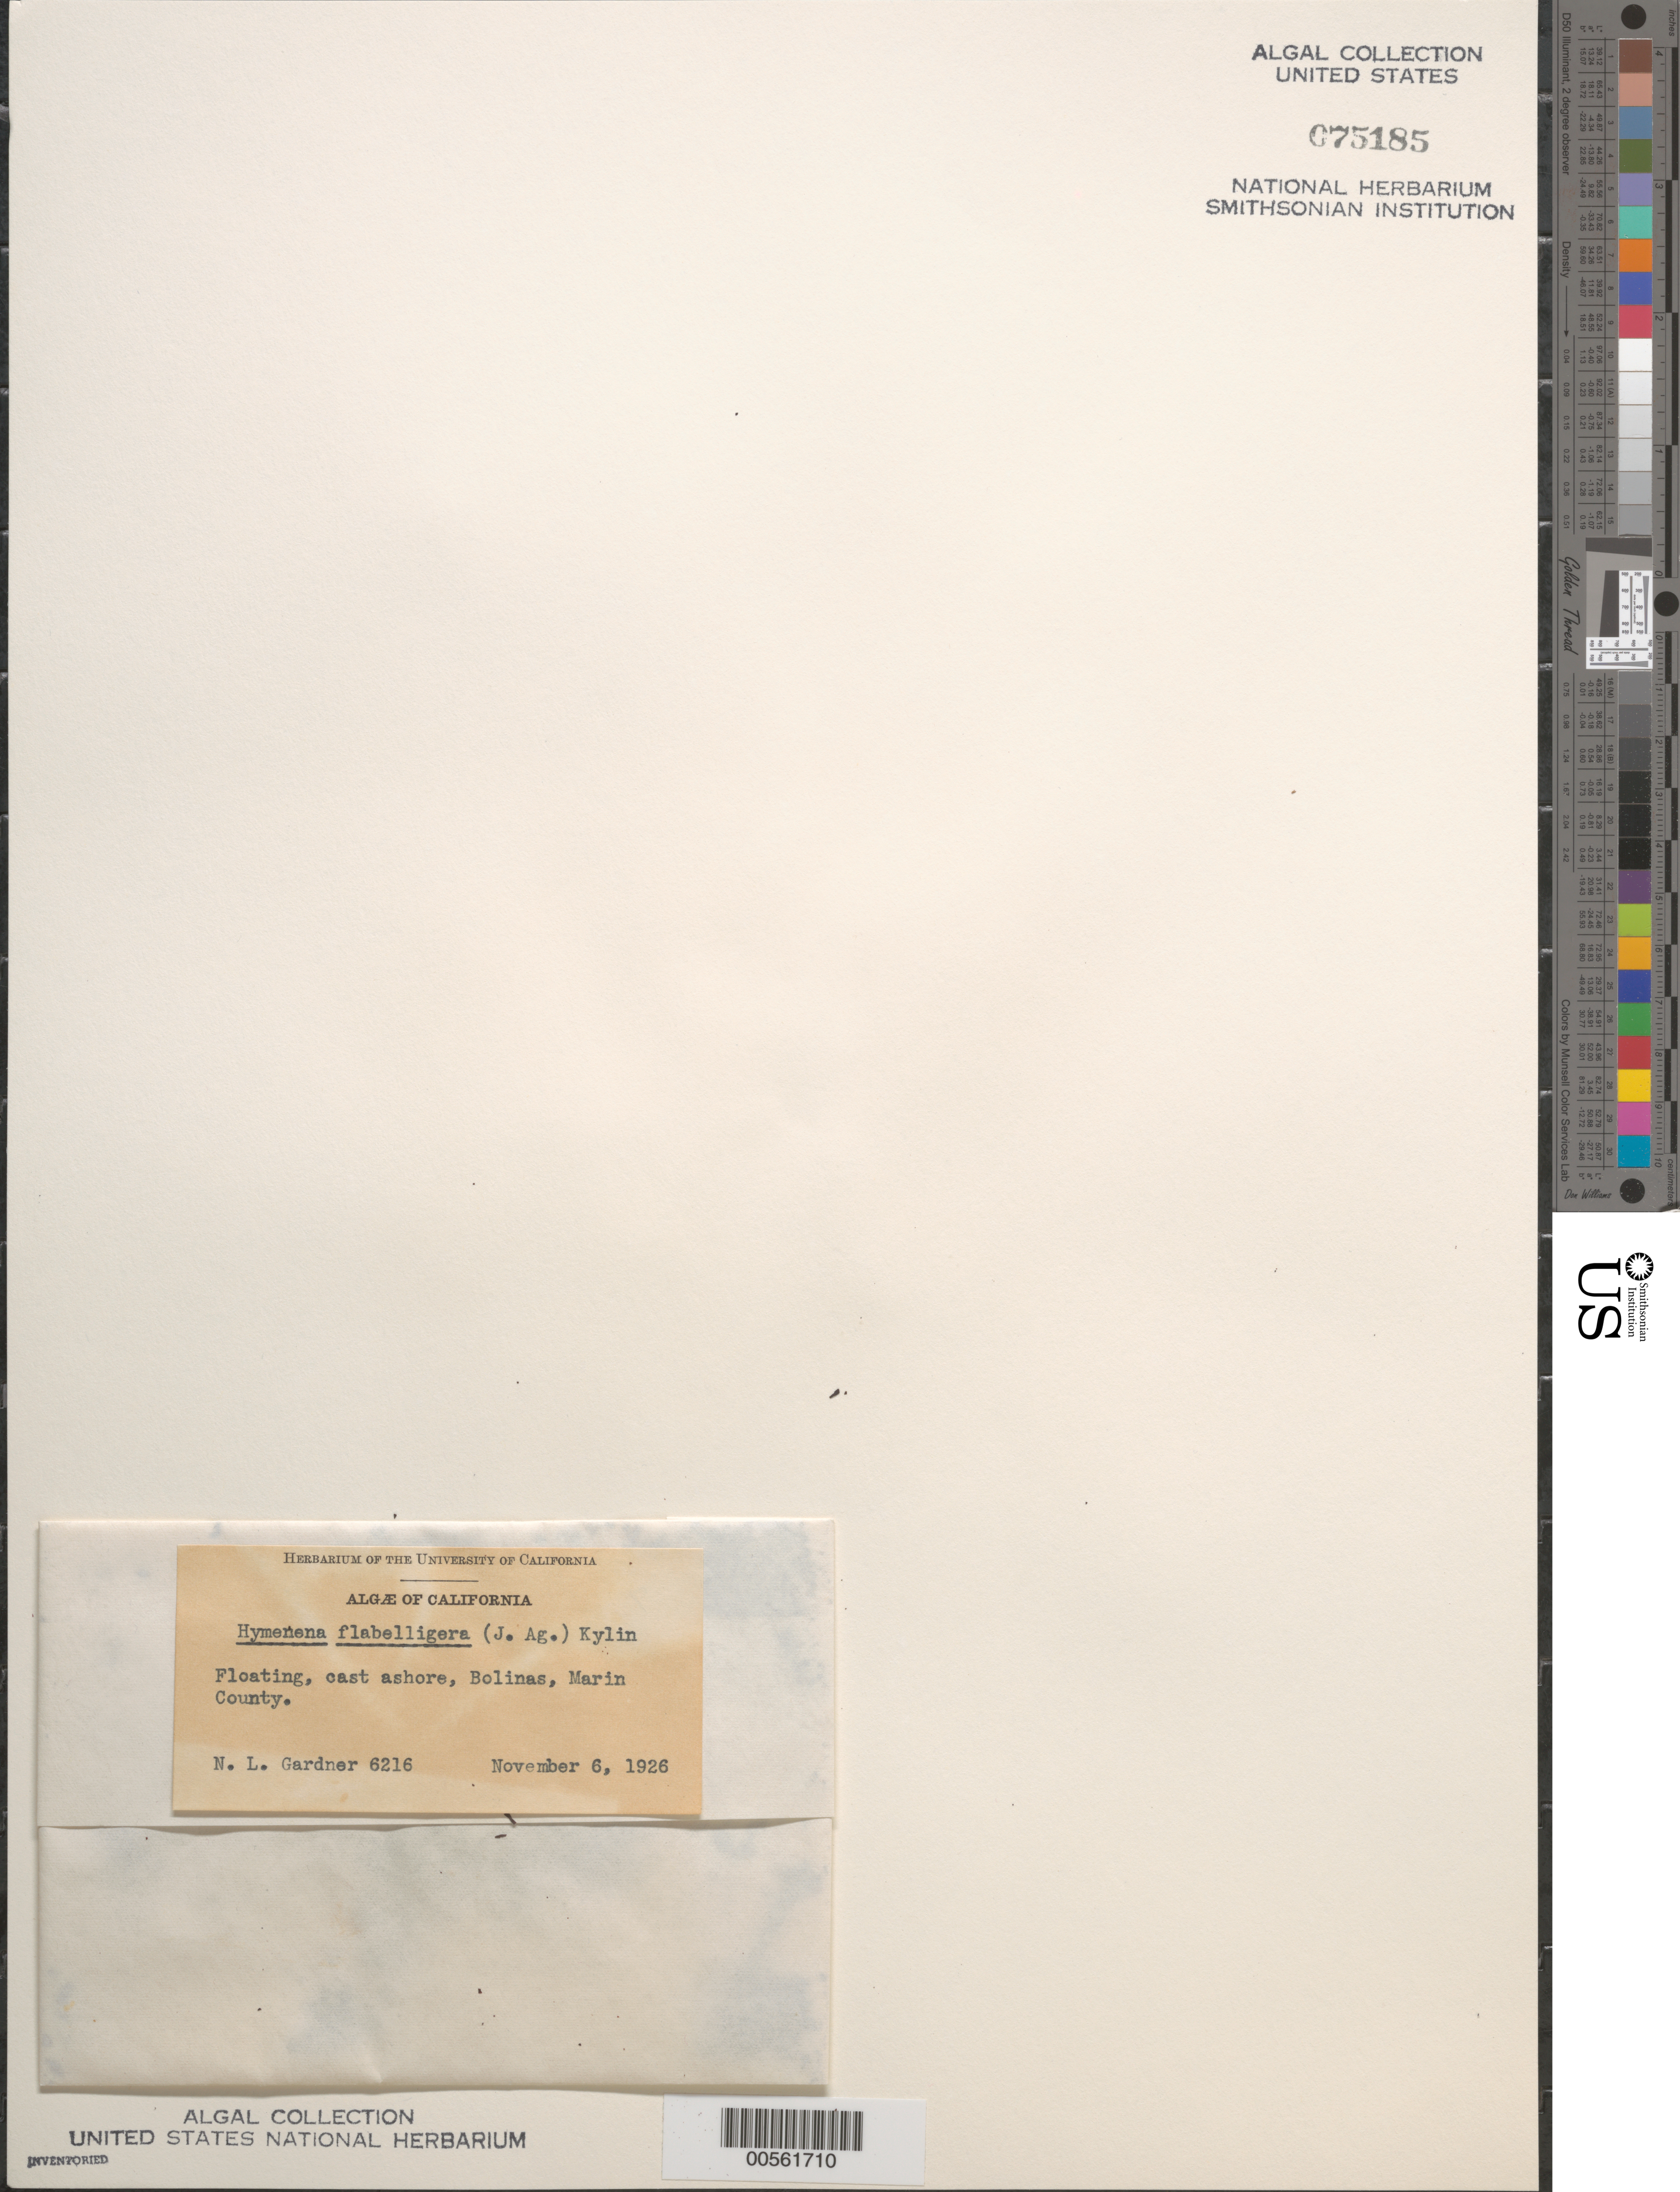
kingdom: Plantae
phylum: Rhodophyta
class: Florideophyceae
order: Ceramiales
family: Delesseriaceae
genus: Hymenena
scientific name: Hymenena flabelligera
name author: (J. Agardh) Kylin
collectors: N. Gardner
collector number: NLG 6216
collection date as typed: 06 Nov 1926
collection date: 1926-11-06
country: United States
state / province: California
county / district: Marin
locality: Bolinas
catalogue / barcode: US 75185